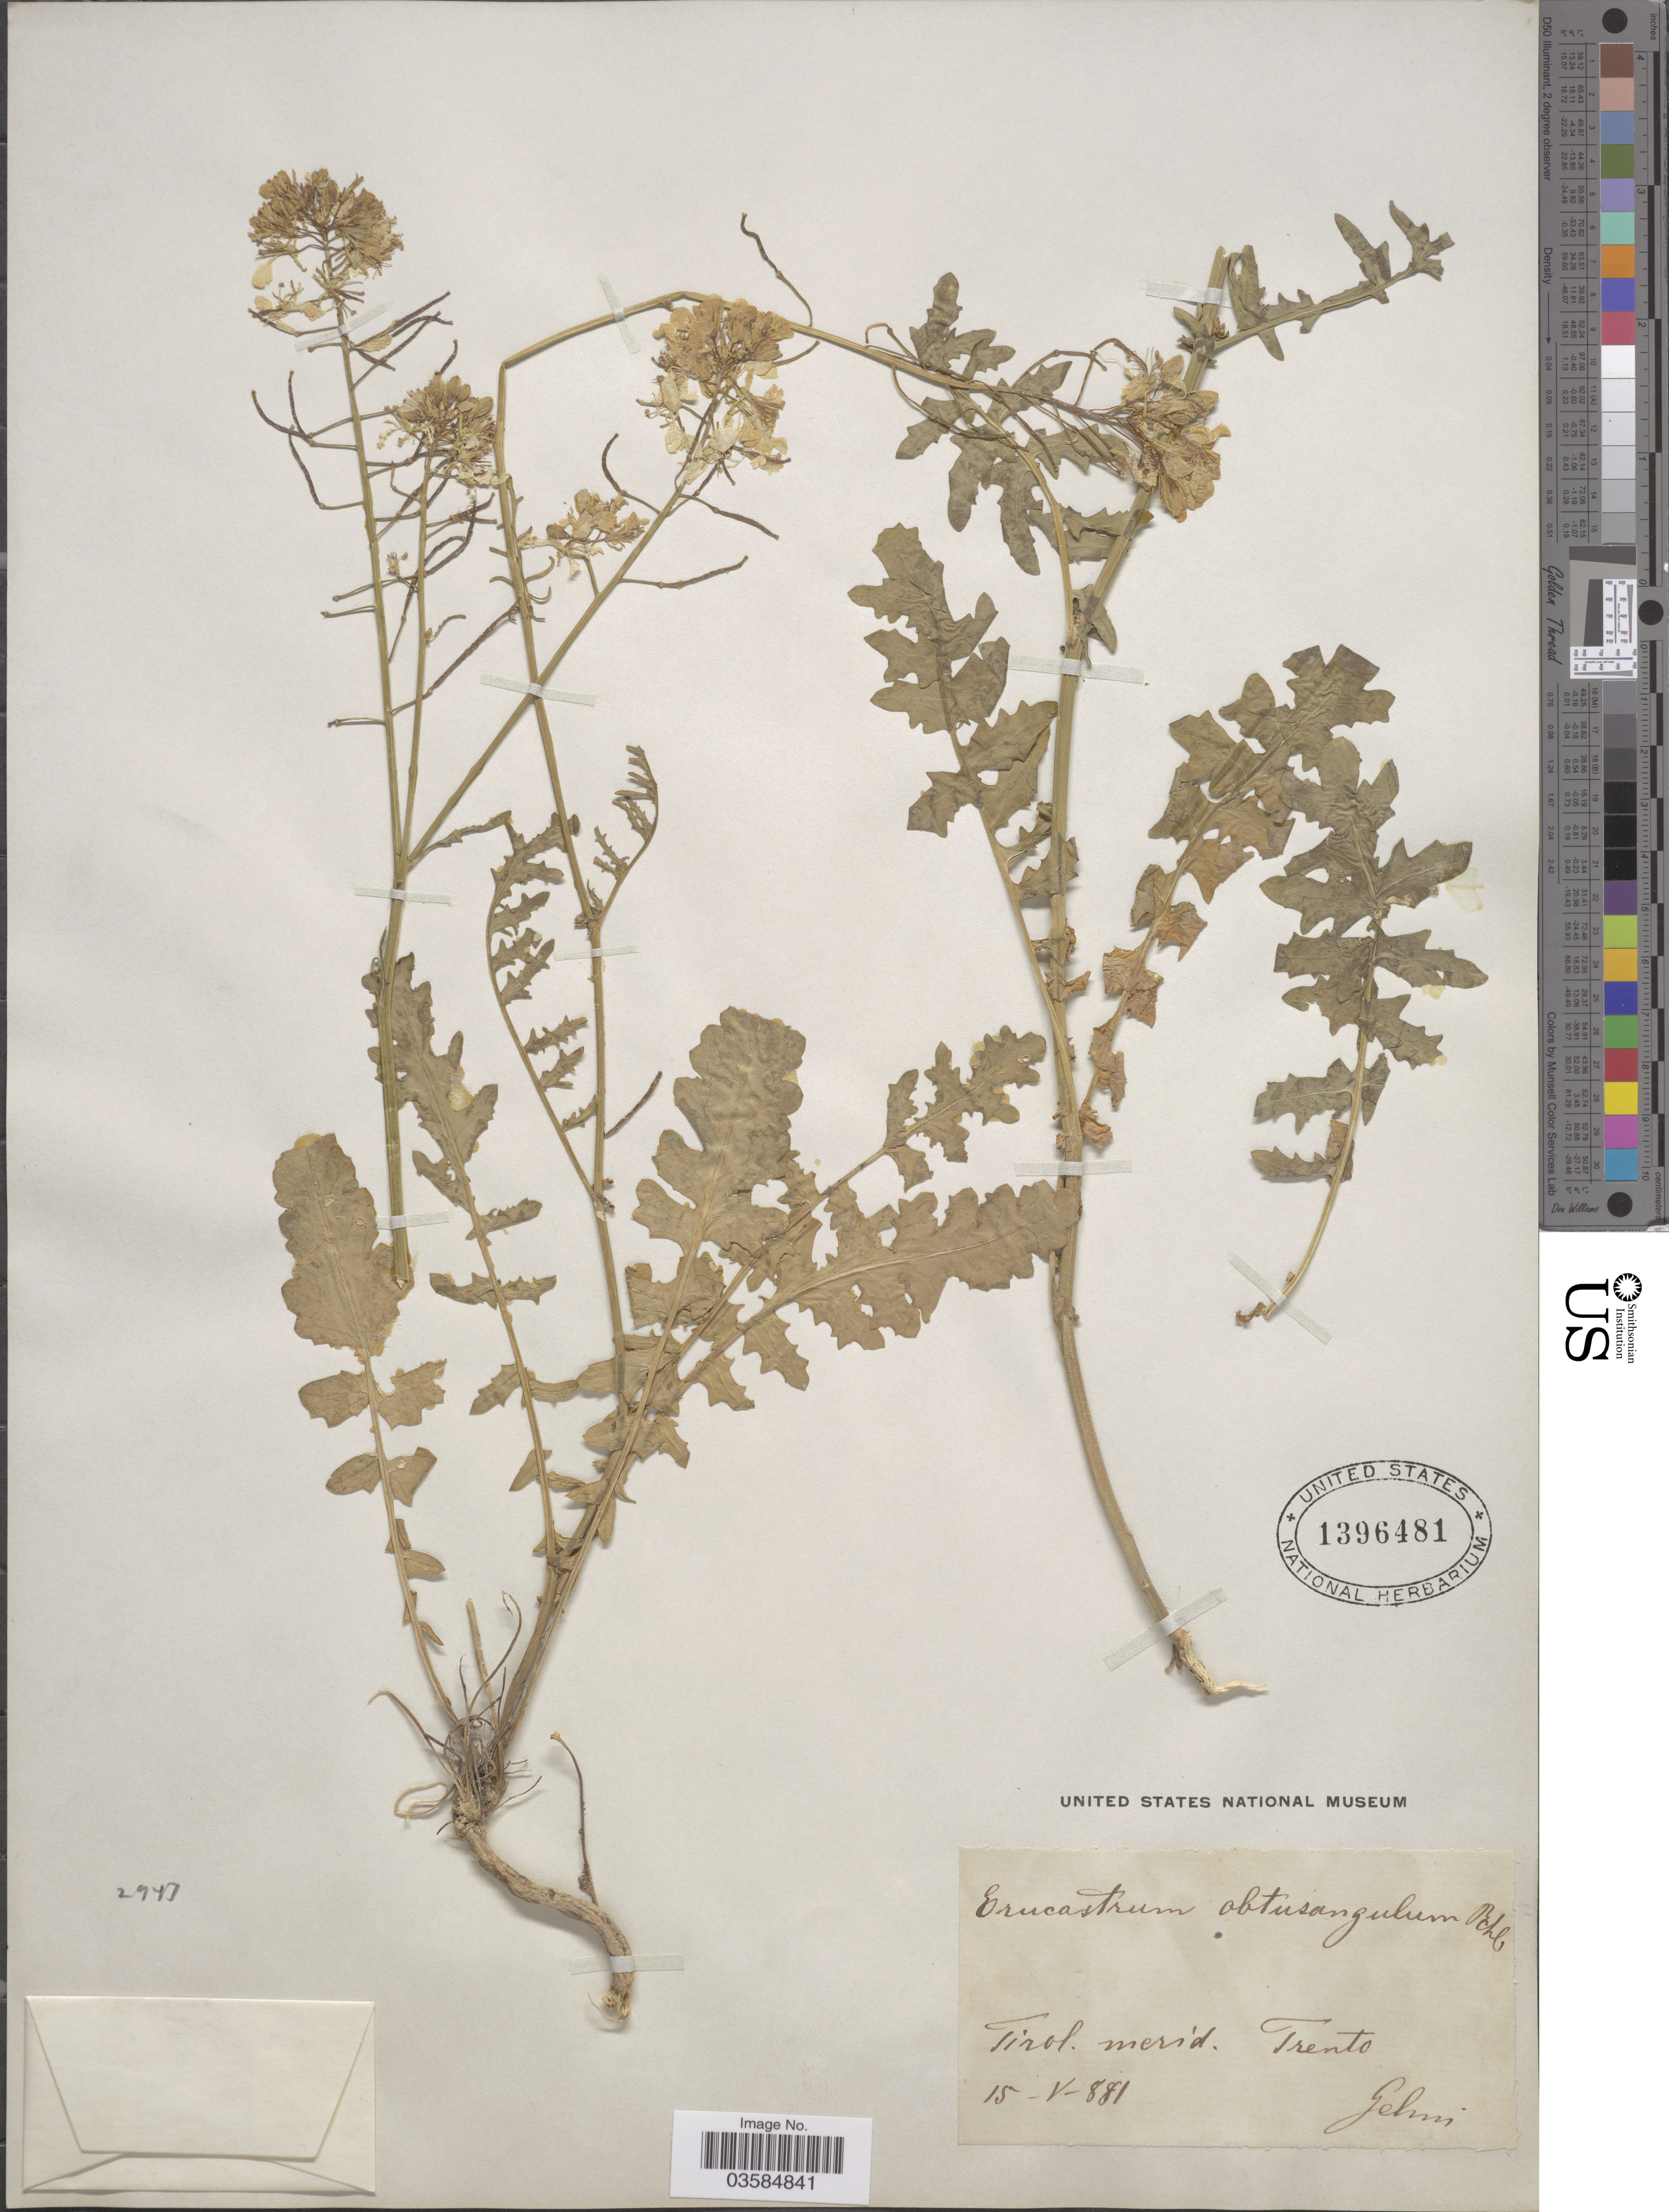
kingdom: Plantae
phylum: Tracheophyta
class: Magnoliopsida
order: Brassicales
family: Brassicaceae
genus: Erucastrum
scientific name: Erucastrum obtusangulum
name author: Rchb.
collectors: Gehui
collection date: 1881-05-15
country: Italy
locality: Tirol. merid. Trento.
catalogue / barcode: US 1396481